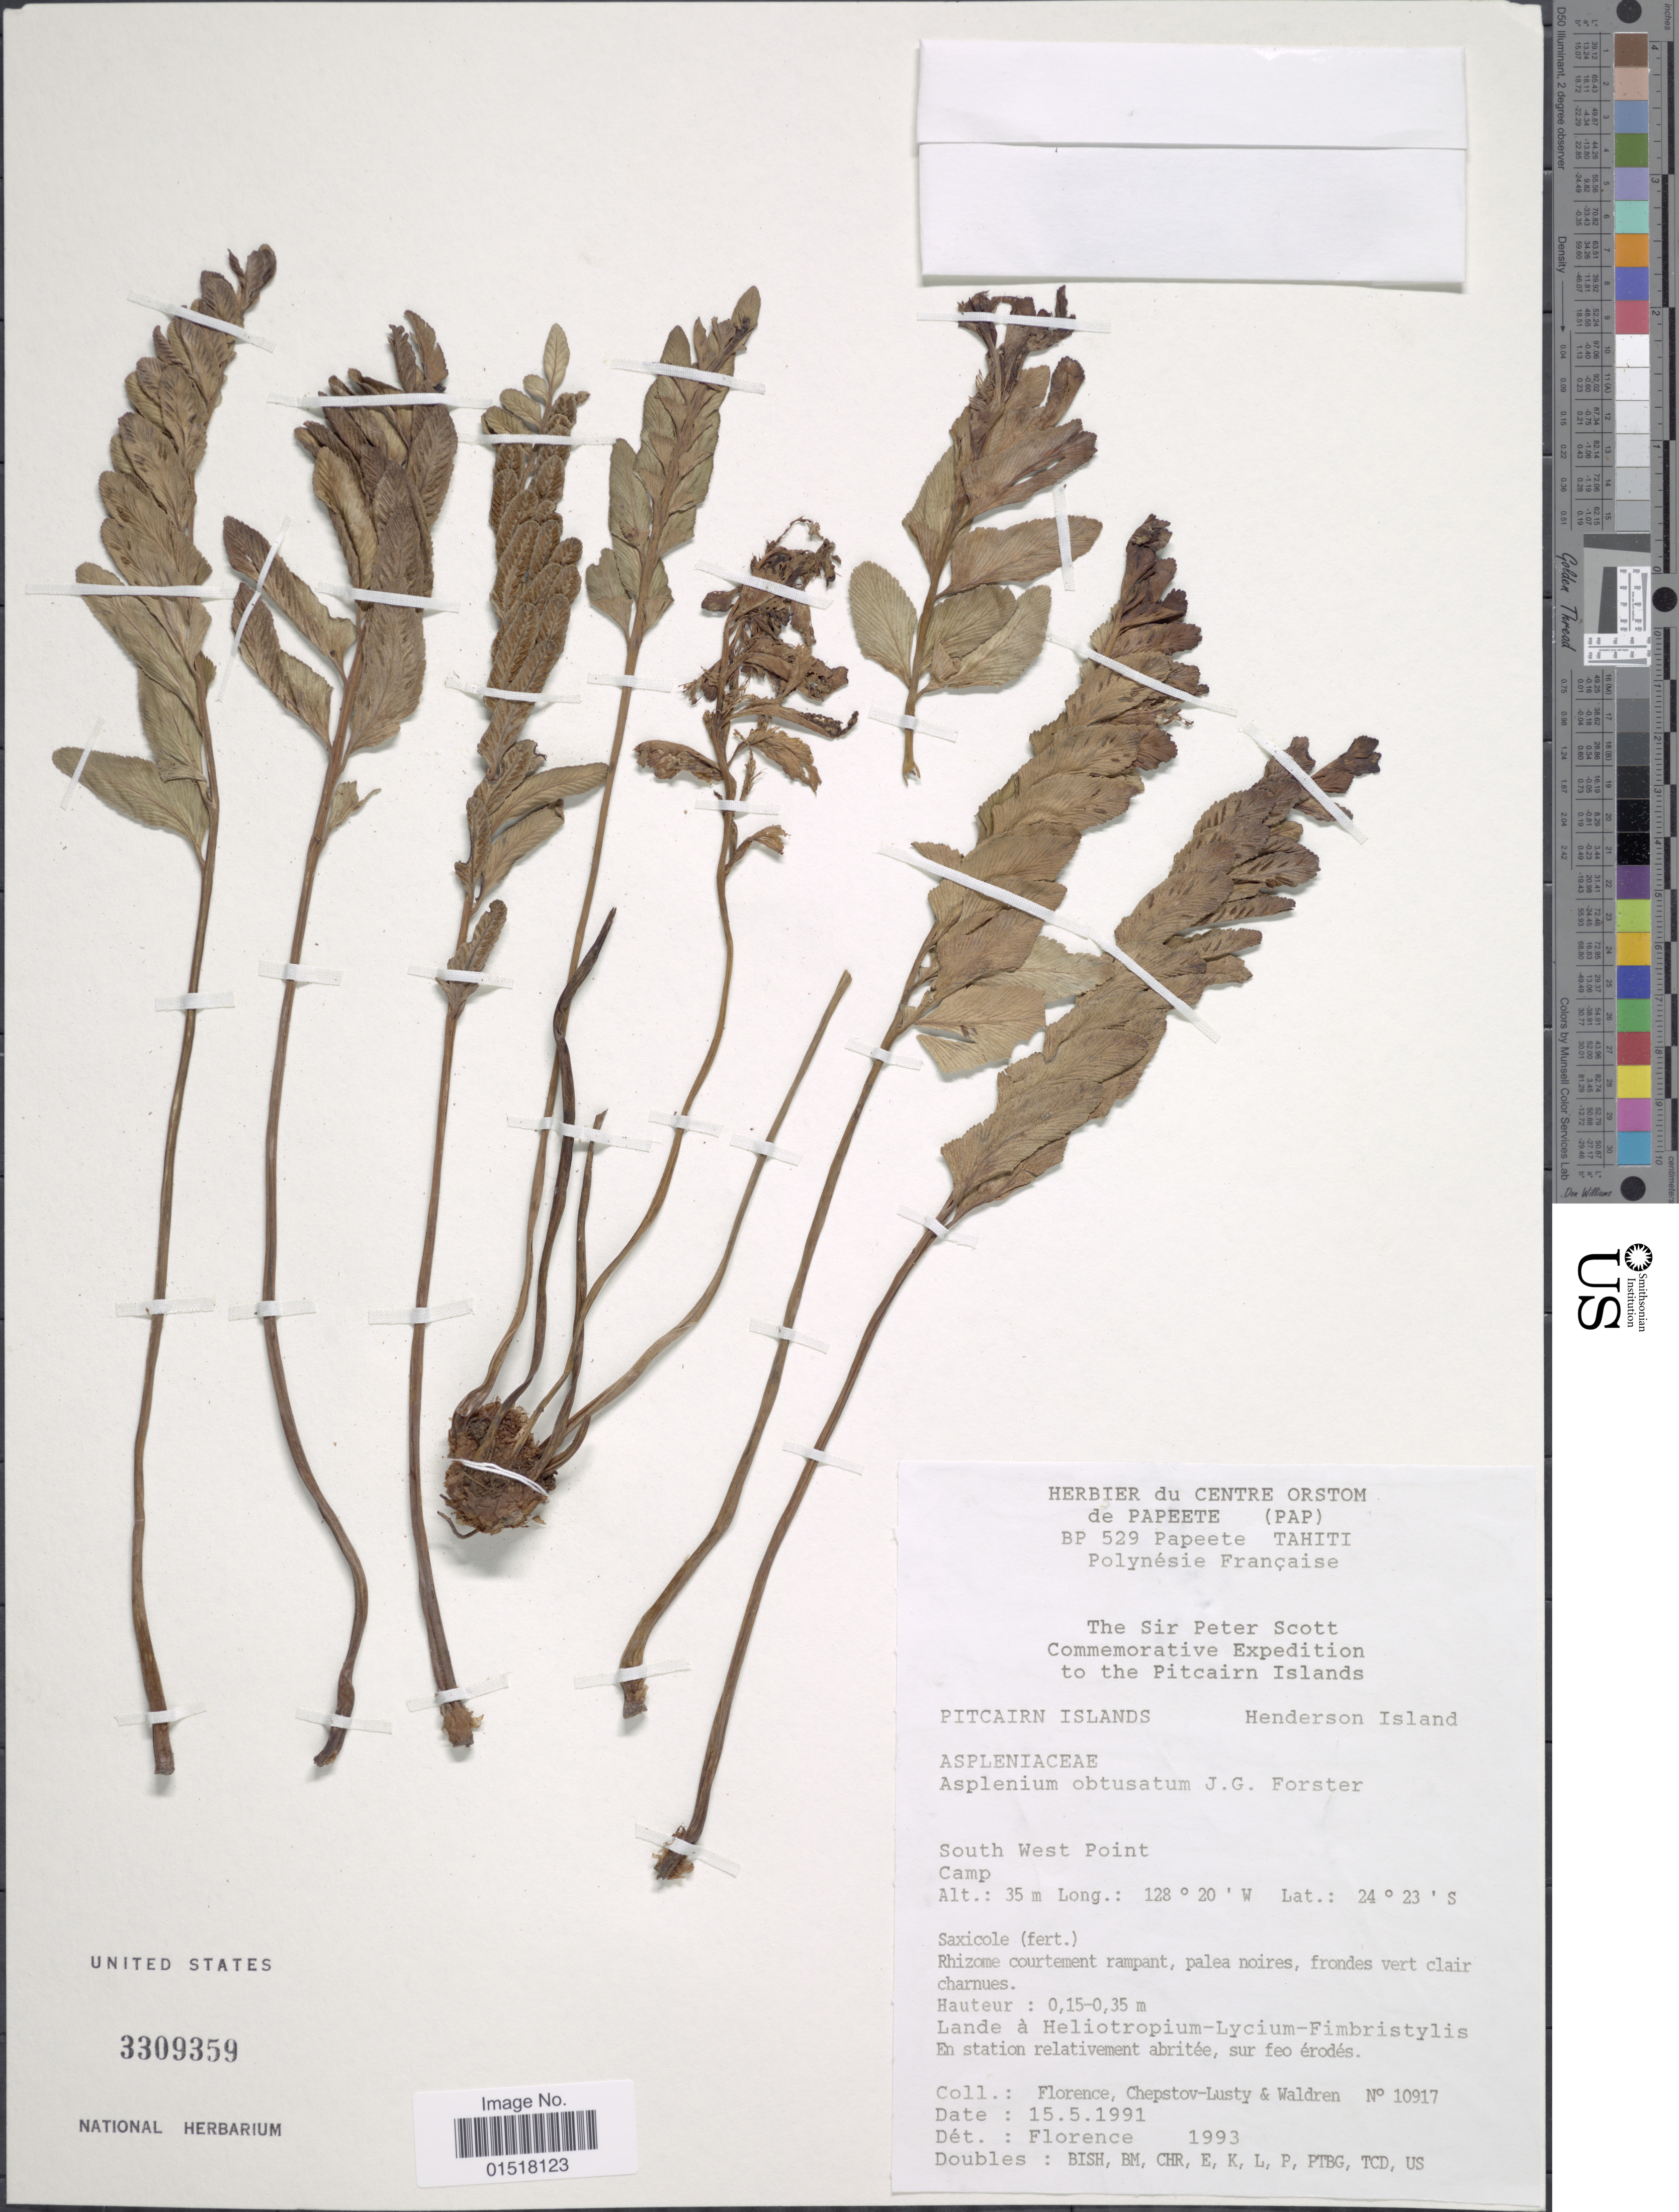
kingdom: Plantae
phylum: Tracheophyta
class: Polypodiopsida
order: Polypodiales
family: Aspleniaceae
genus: Asplenium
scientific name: Asplenium obtusatum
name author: G. Forst.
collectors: -. Florence, -. Chepstov-lusty & Waldren, --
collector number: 10917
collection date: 1991-05-15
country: Pitcairn Islands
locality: Pitcairn Islands. Henderson Island. South West Point. Camp.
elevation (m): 35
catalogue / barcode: US 3309359